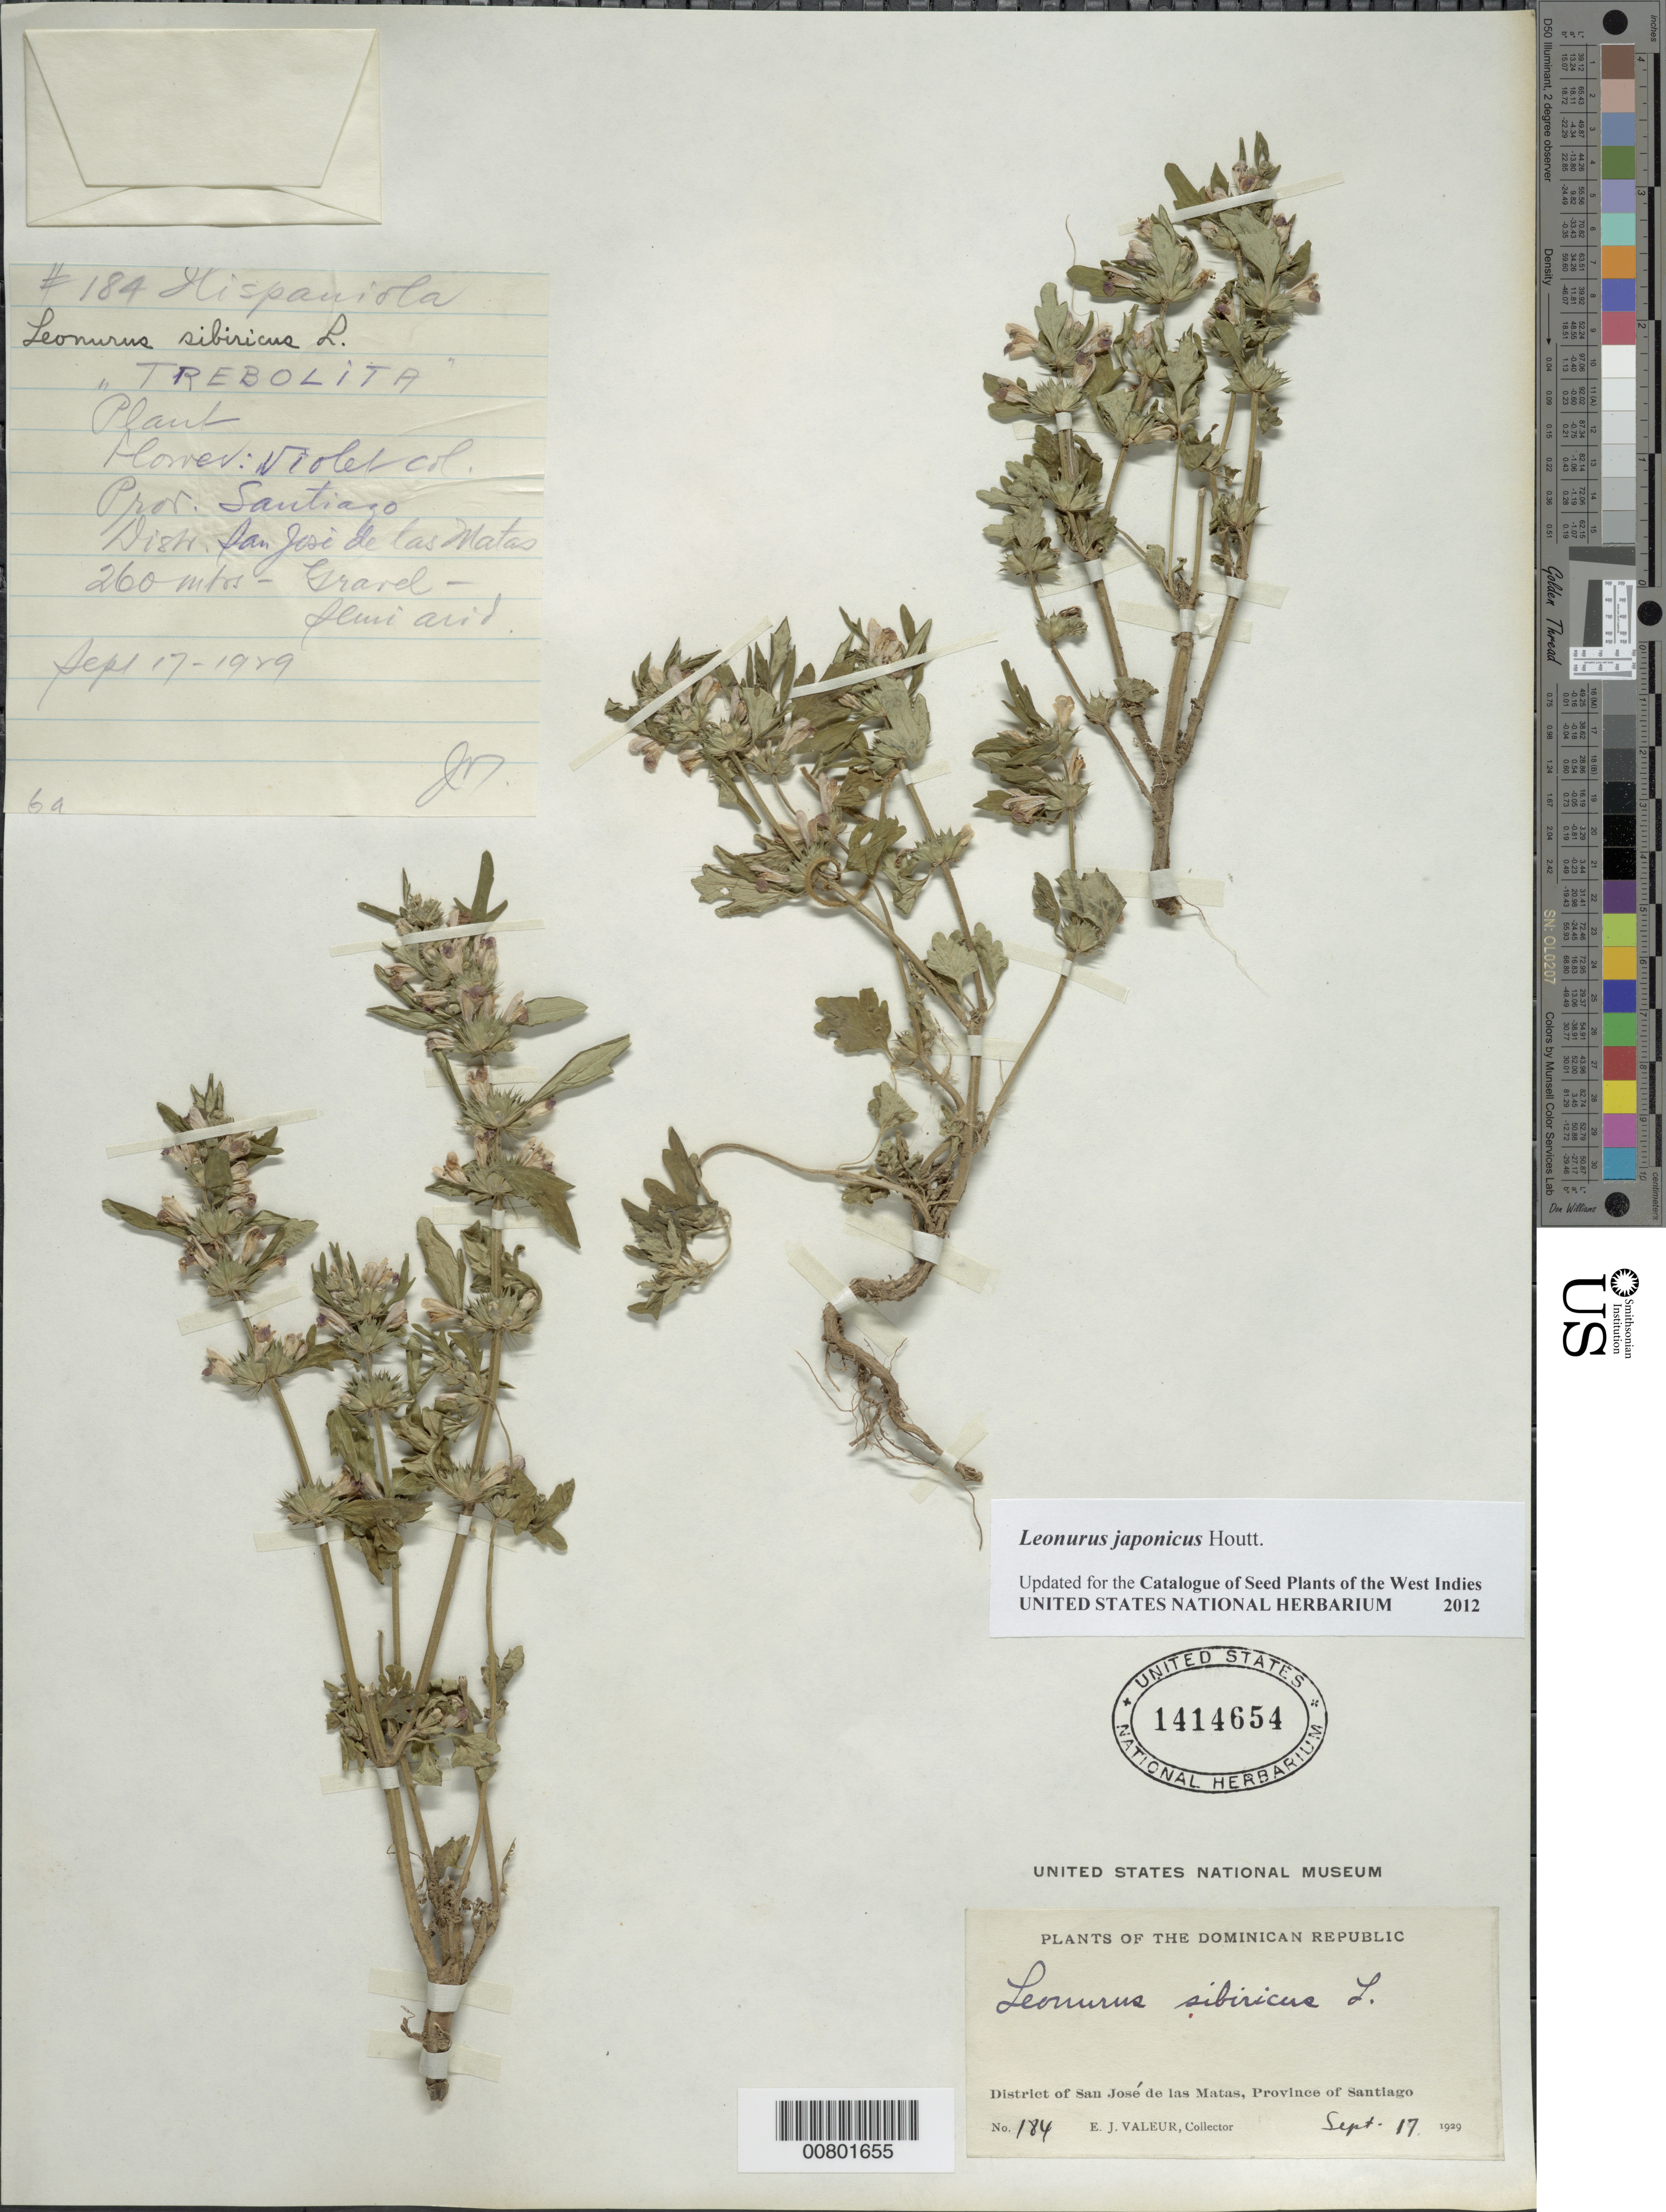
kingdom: Plantae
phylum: Tracheophyta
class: Magnoliopsida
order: Lamiales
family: Lamiaceae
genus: Leonurus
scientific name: Leonurus japonicus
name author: Houtt.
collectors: E. Valeur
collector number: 184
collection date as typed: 17 Sep 1929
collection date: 1929-09-17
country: Dominican Republic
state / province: Santiago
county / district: San José de las Matas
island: Hispaniola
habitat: Semi arid area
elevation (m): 260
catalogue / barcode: US 1414654